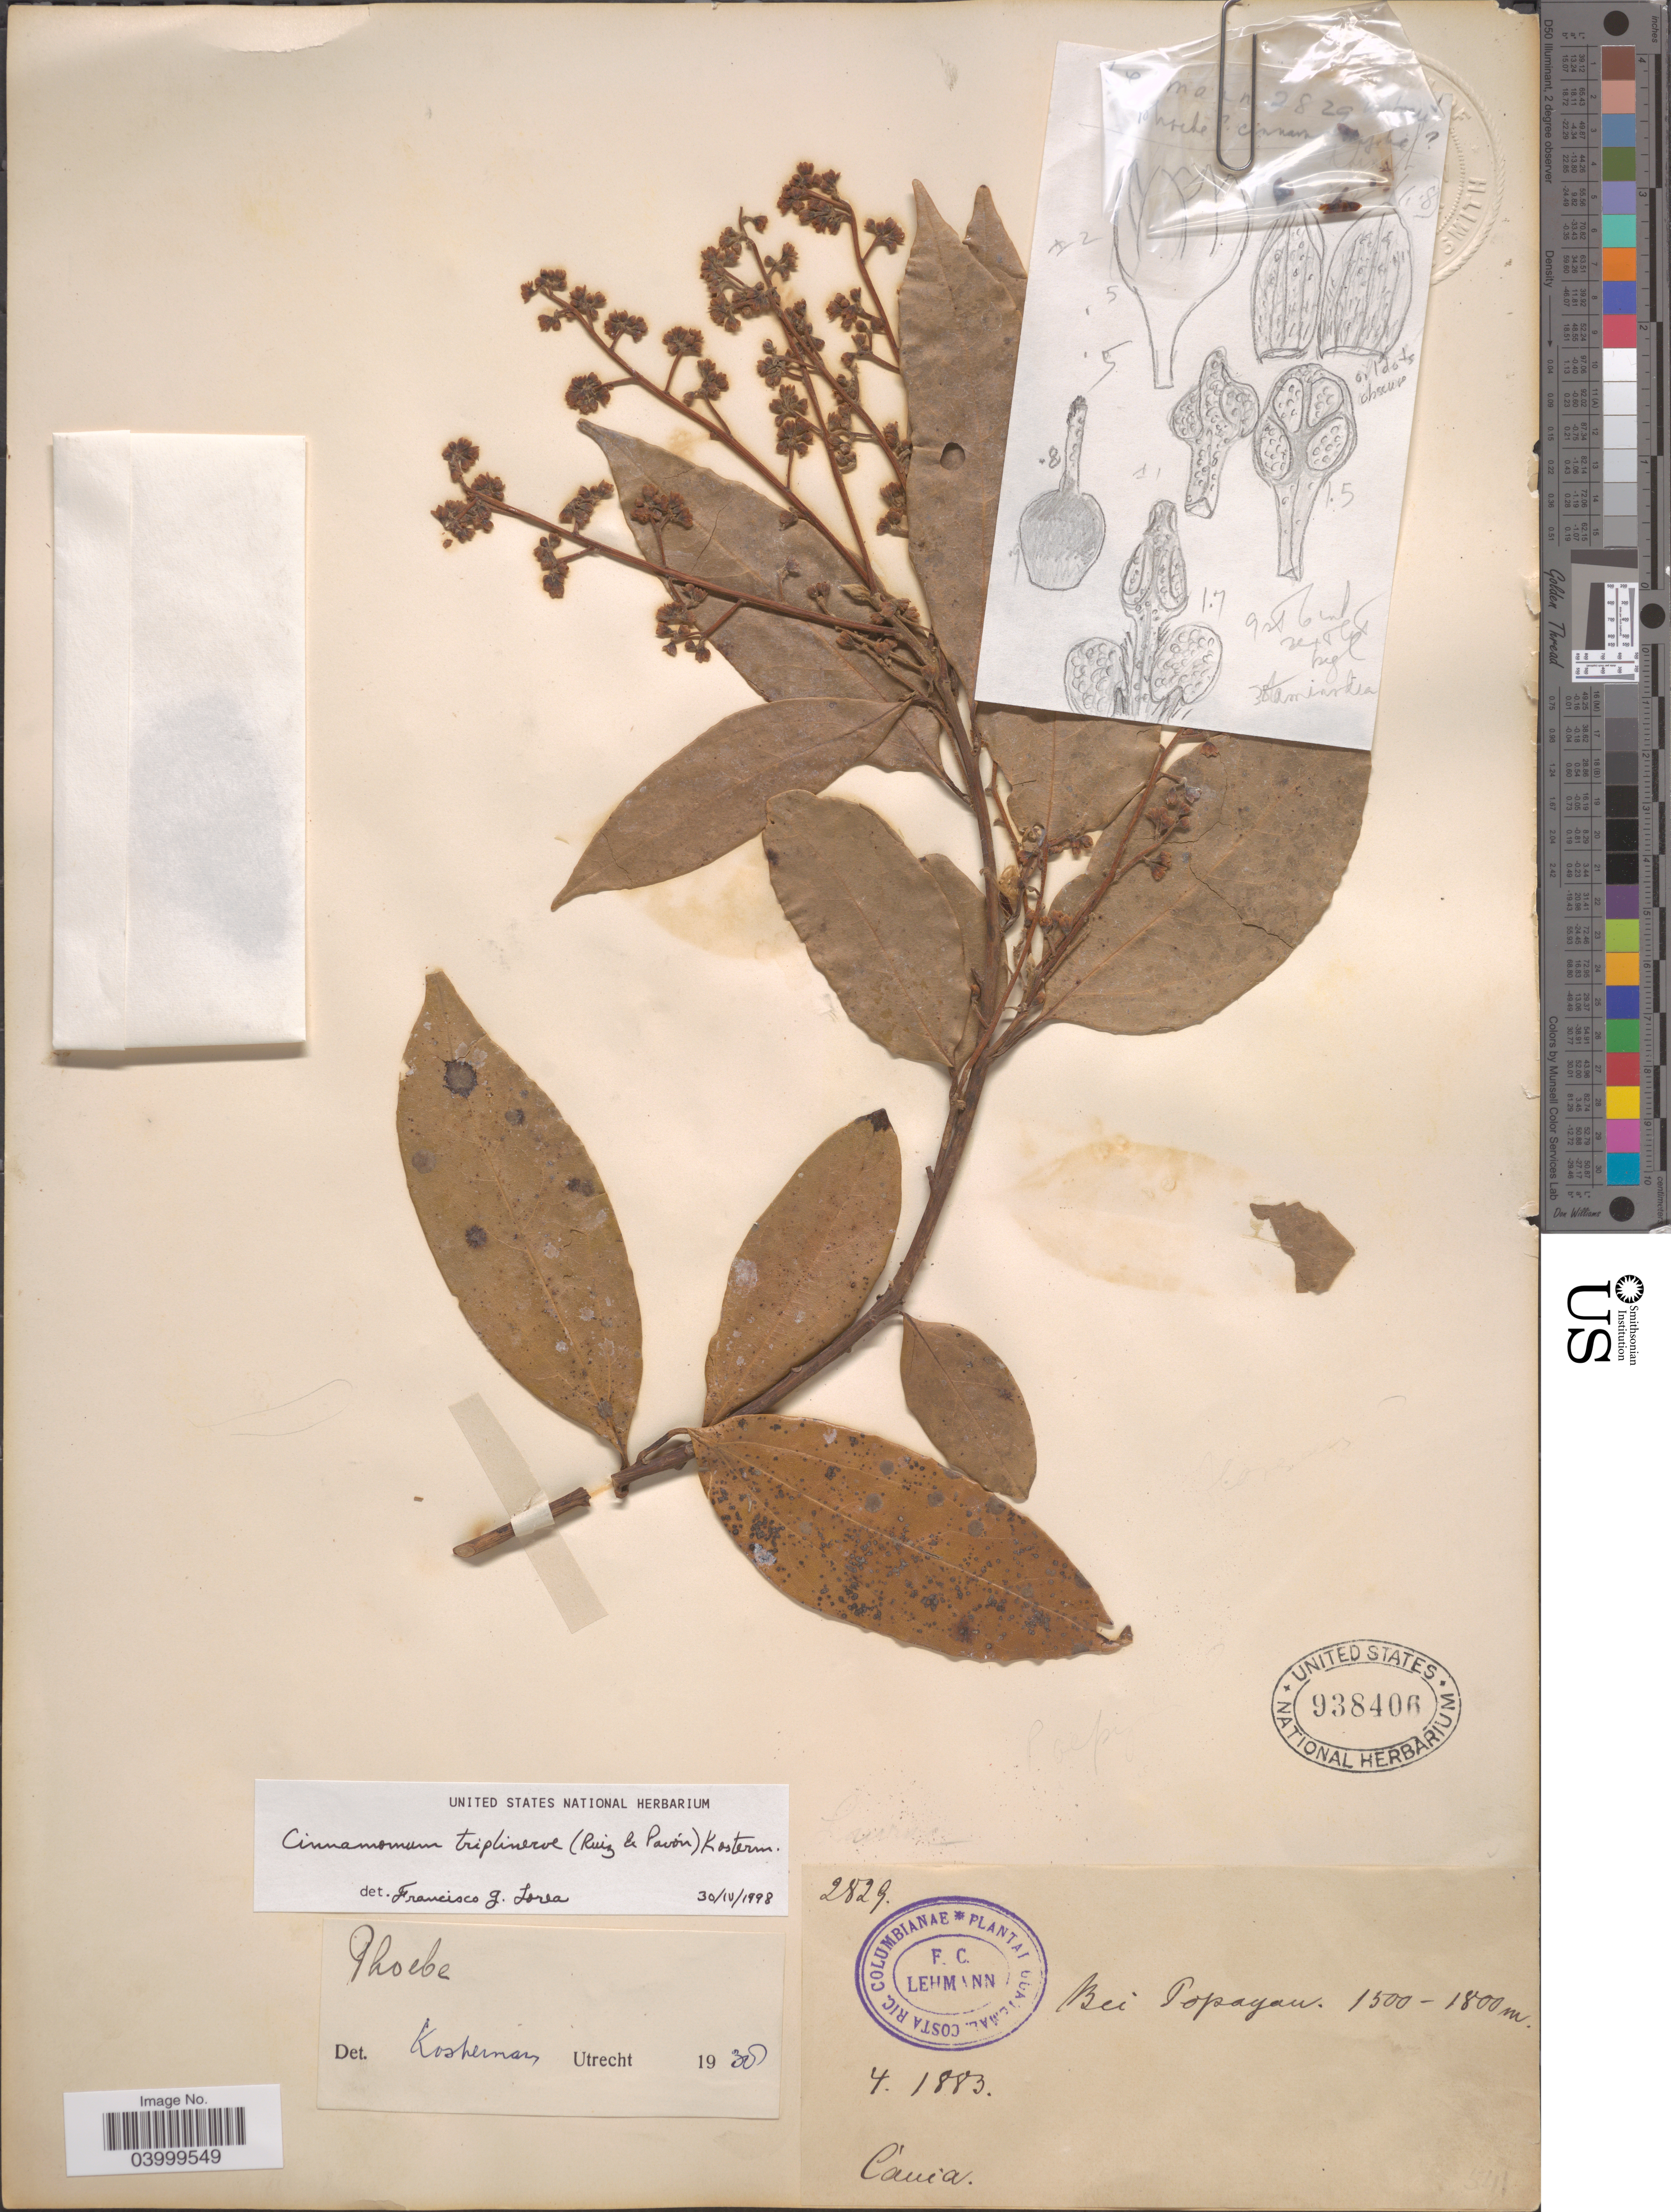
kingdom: Plantae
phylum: Tracheophyta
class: Magnoliopsida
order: Laurales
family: Lauraceae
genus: Cinnamomum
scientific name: Cinnamomum triplinerve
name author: (Ruiz & Pav.) Kosterm.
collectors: F. C. Lehmann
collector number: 2829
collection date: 1883-04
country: Colombia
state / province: Cauca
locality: Bei Popayan.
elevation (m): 1500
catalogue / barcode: US 938406